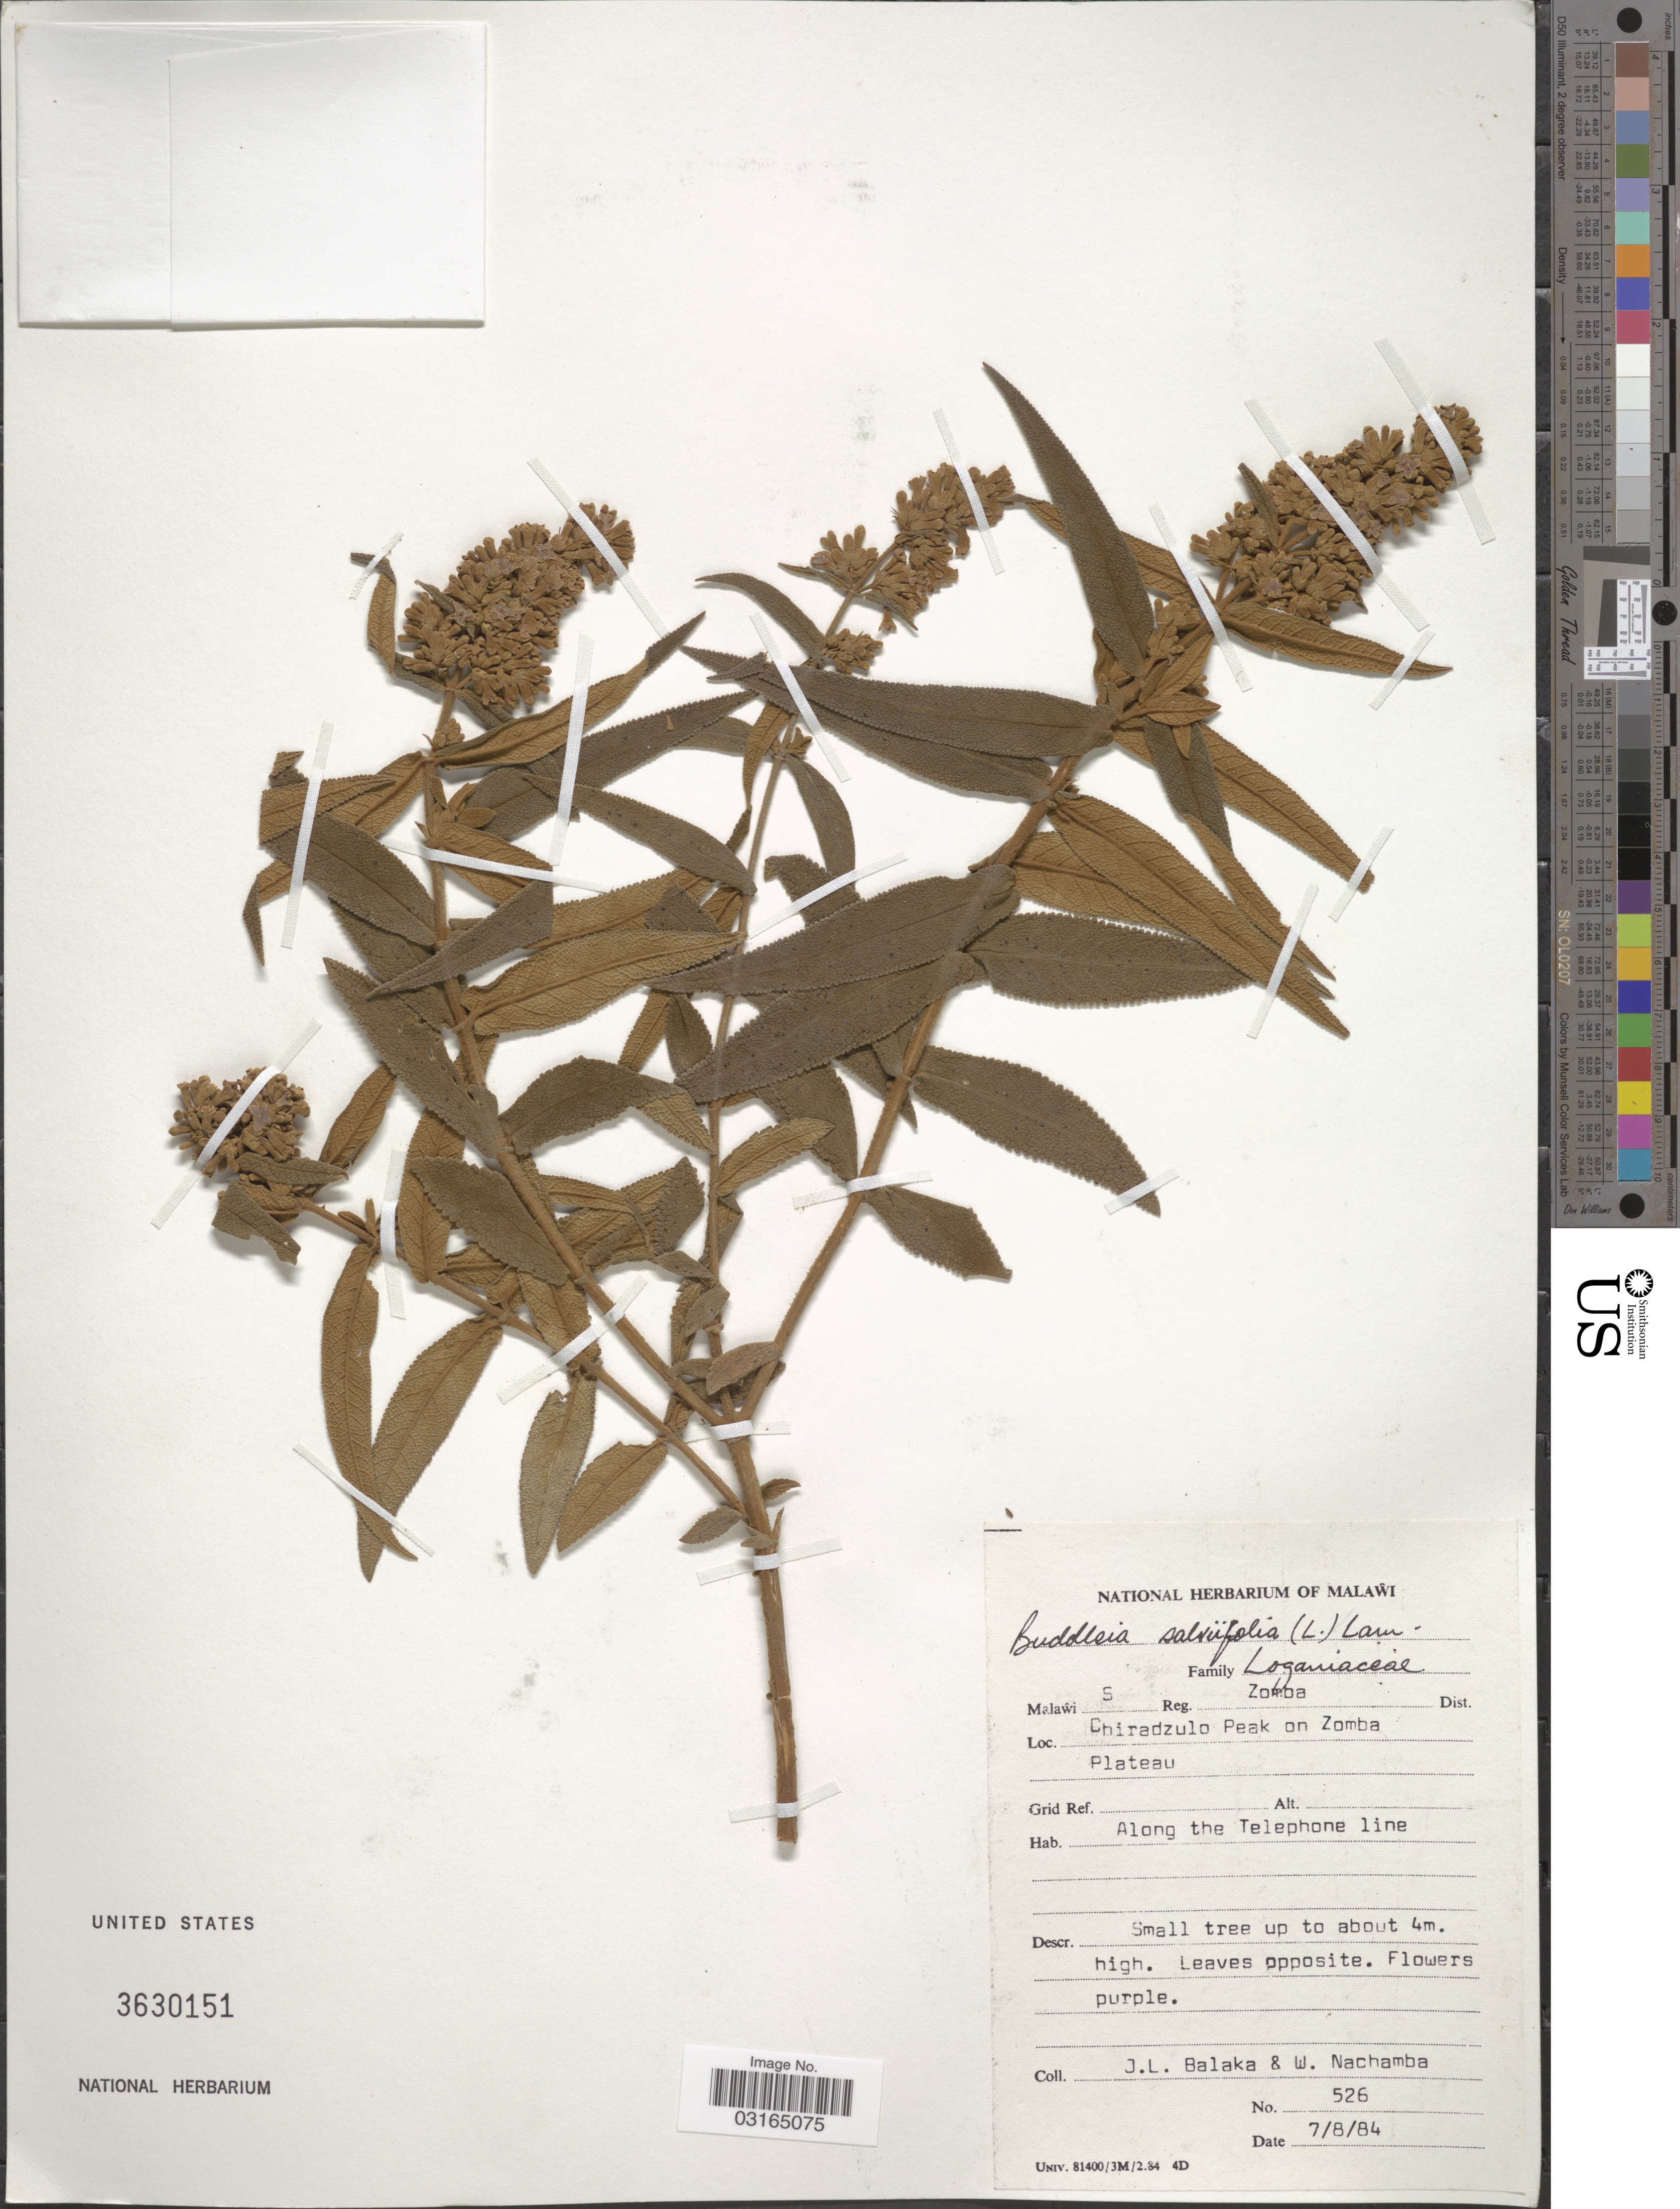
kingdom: Plantae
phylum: Tracheophyta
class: Magnoliopsida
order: Lamiales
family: Scrophulariaceae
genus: Buddleja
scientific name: Buddleja salviifolia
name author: (L.) Lam.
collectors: J. Balaka & W. Nachamba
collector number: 526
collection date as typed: Transcribed d/m/y: 7/8/84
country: Malawi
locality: S Reg. Zomba Dist. Chiradzulo Peak on Zomba Plateau. Along the Telephone line.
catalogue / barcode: US 3630151